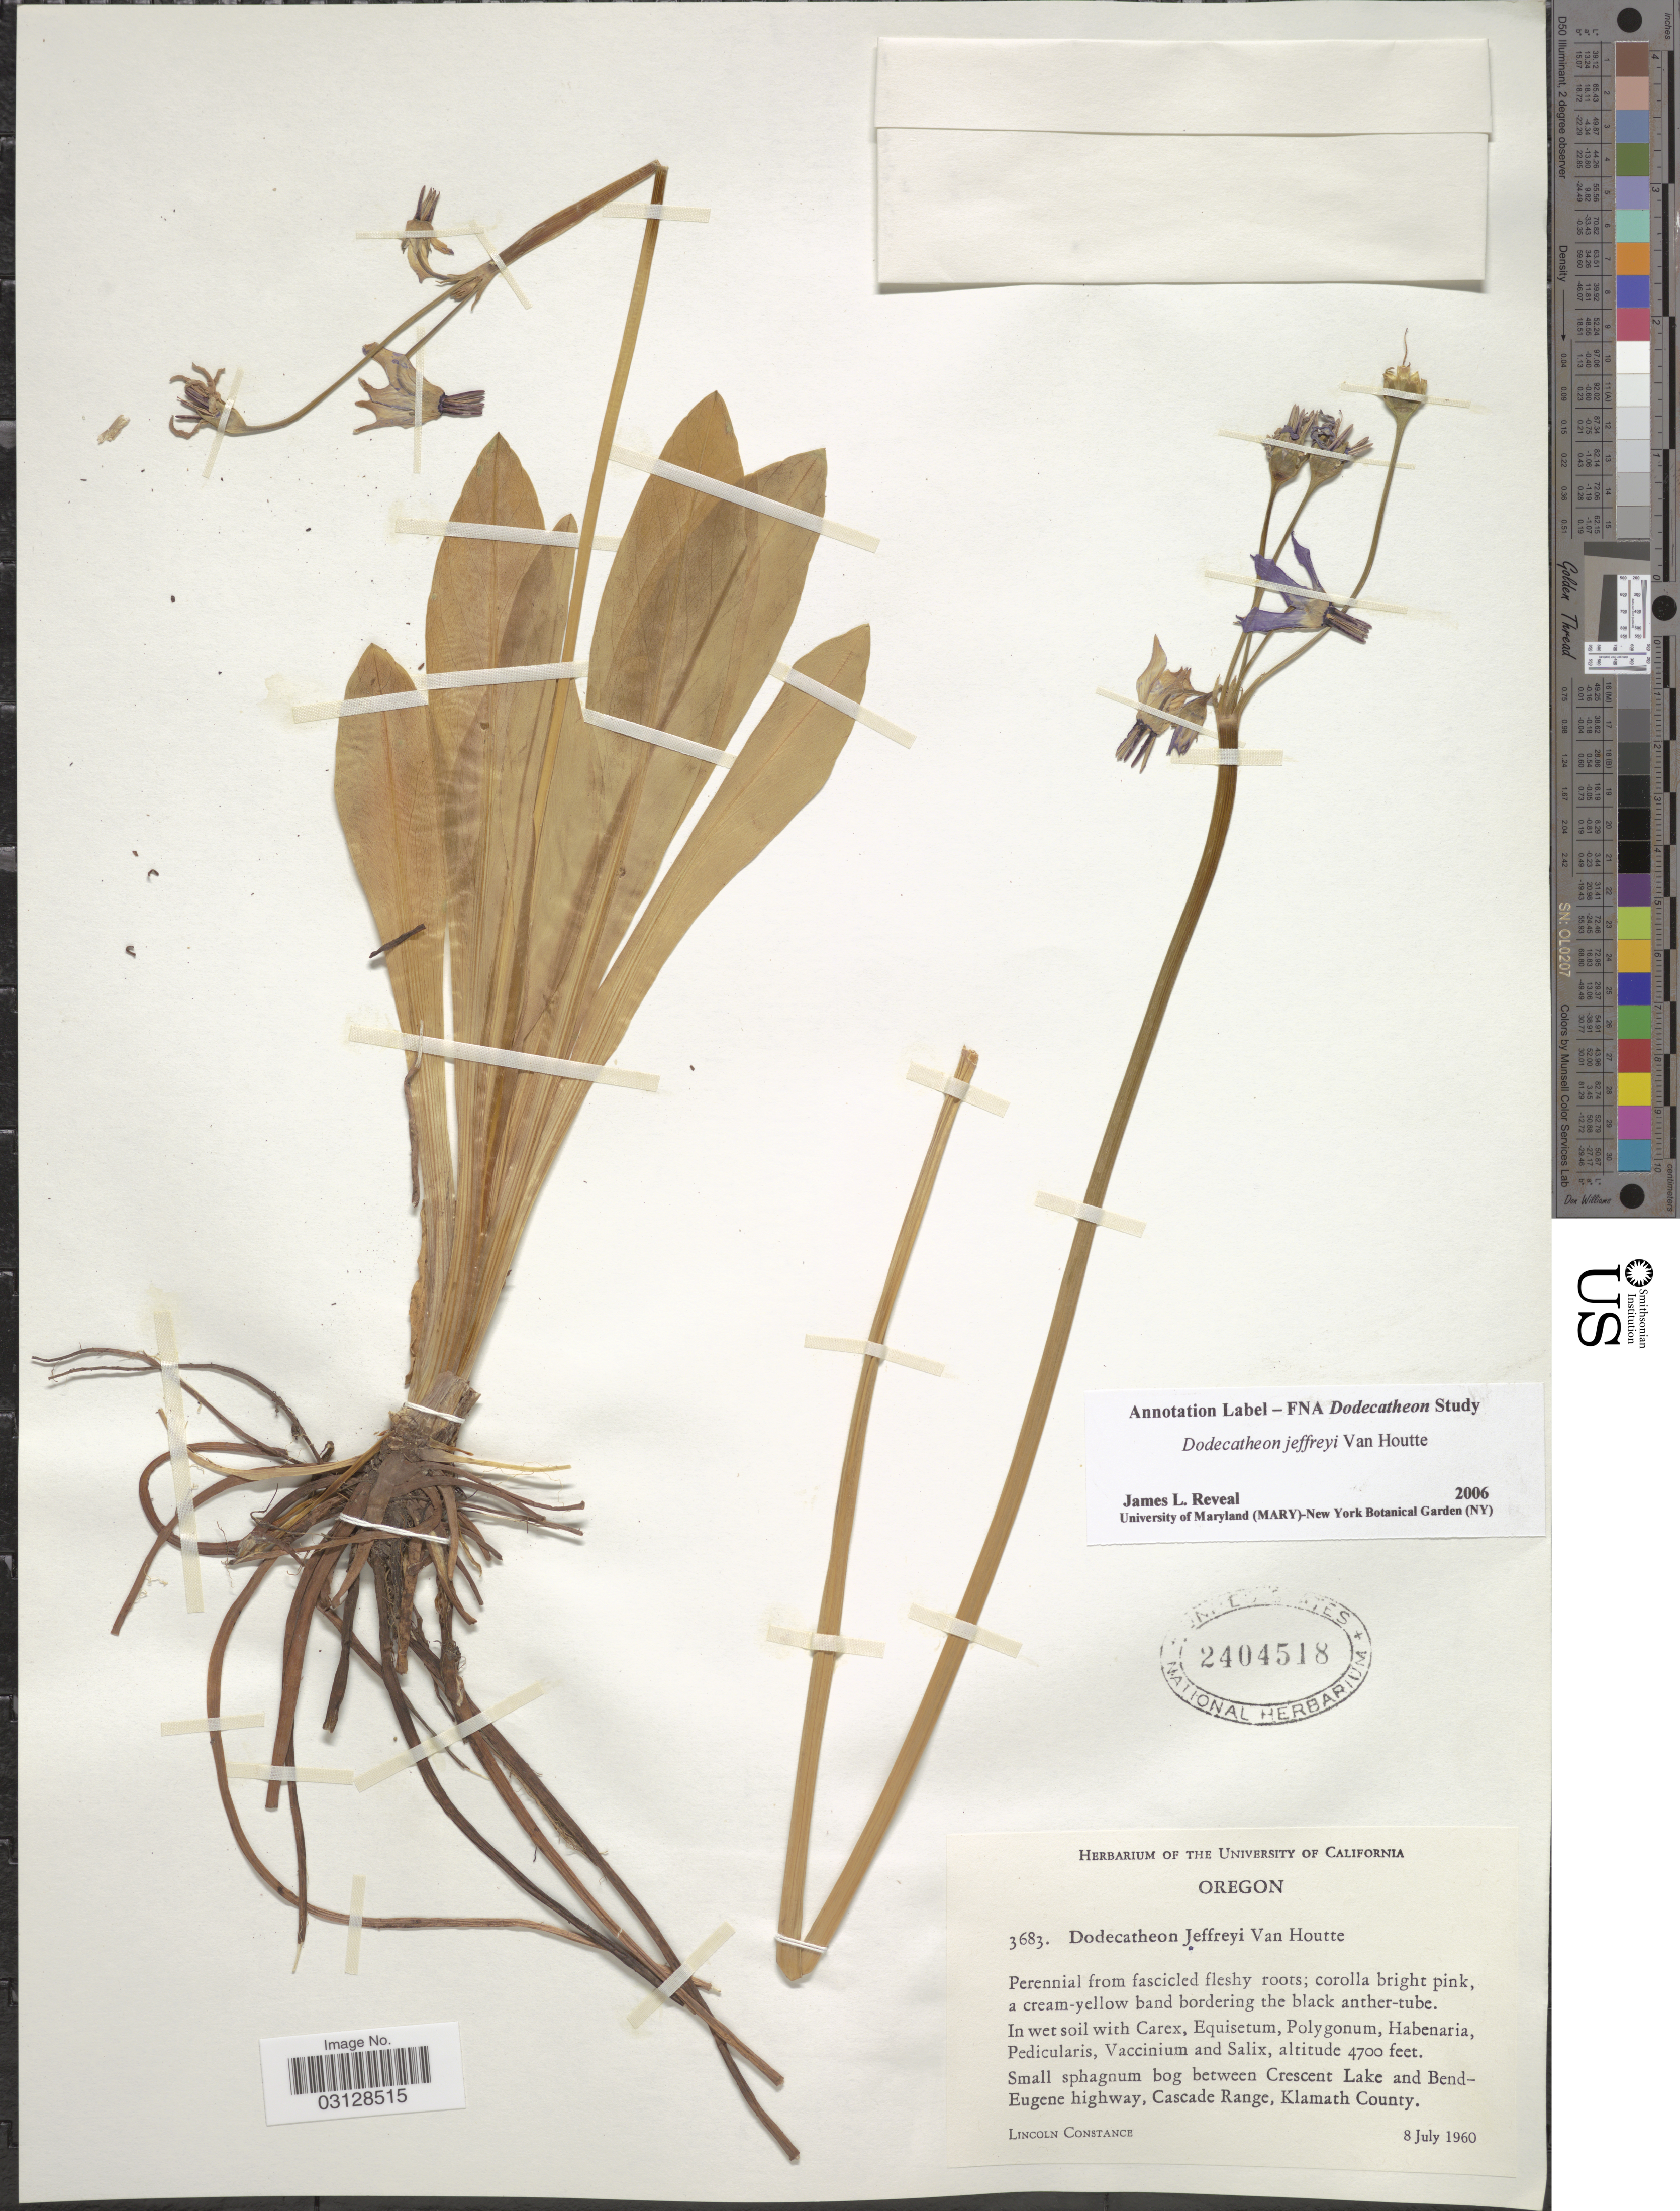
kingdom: Plantae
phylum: Tracheophyta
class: Magnoliopsida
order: Ericales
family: Primulaceae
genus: Dodecatheon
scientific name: Dodecatheon jeffreyi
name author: Van Houtte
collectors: L. Constance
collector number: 3683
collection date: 1960-07-08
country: United States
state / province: Oregon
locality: Between Crescent Lake and Bend-Eugene highway, Cascade Range, Klamath County.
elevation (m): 1433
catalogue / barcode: US 2404518